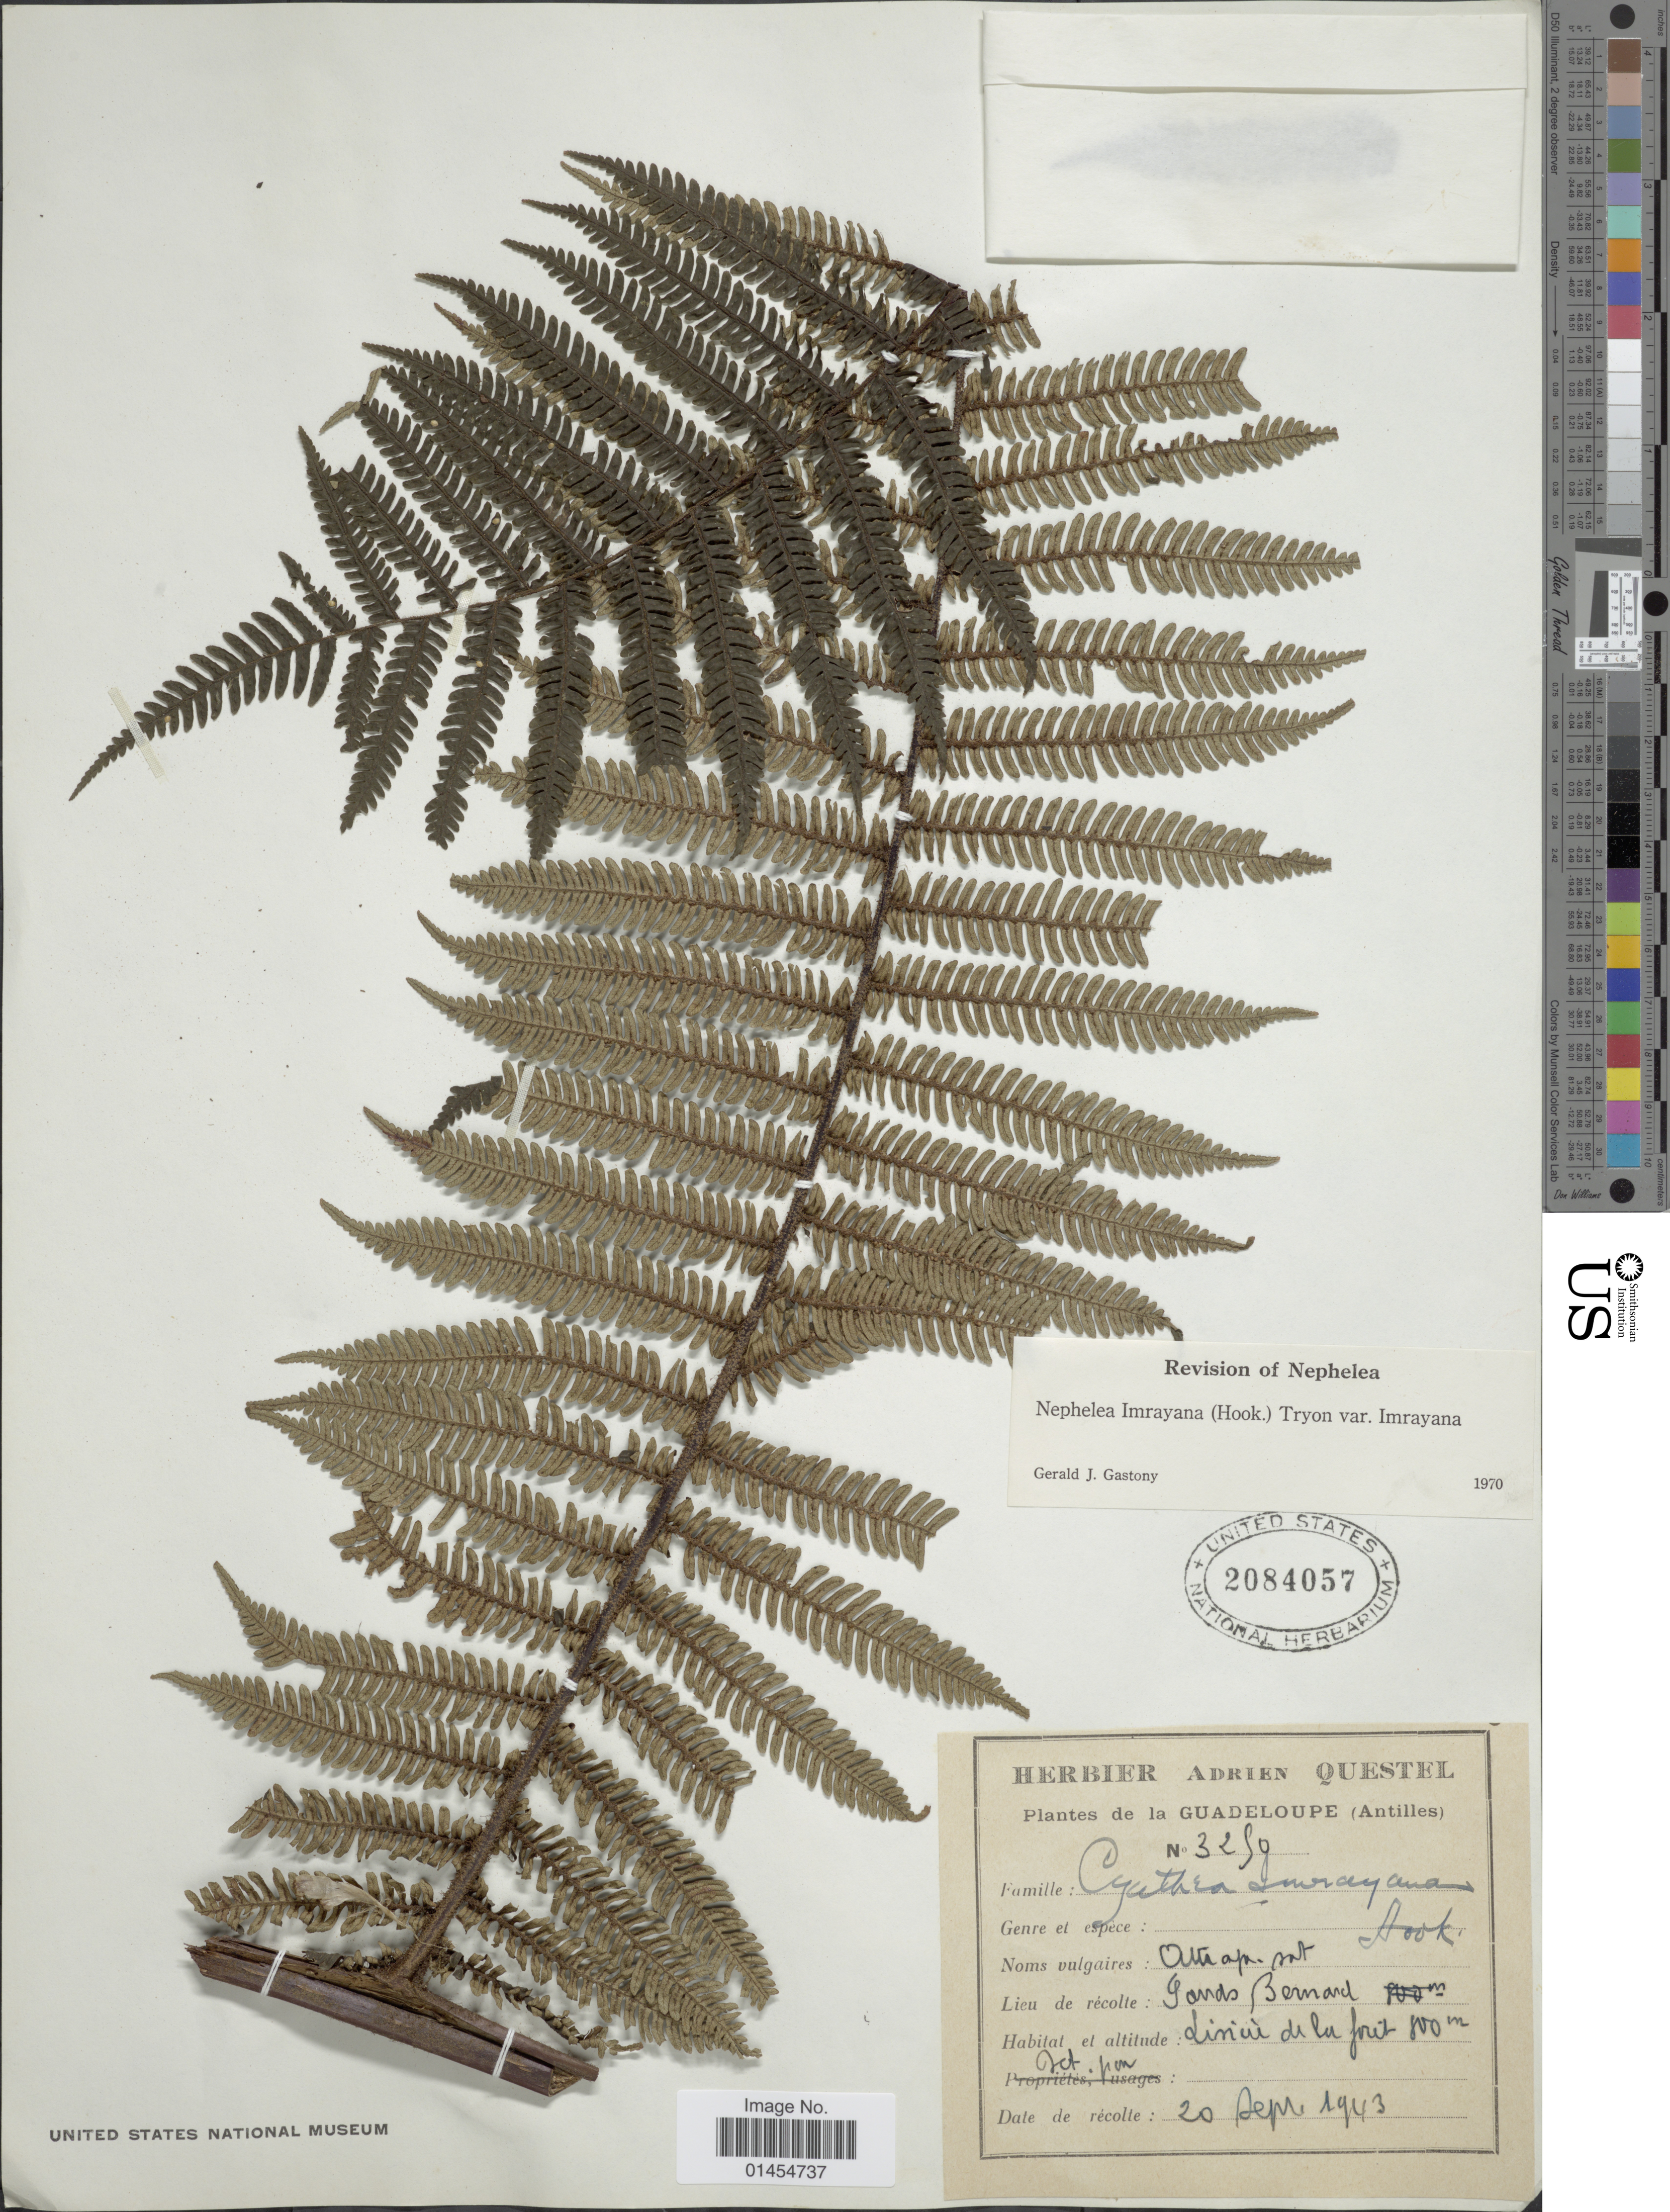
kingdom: Plantae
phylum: Tracheophyta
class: Polypodiopsida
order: Cyatheales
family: Cyatheaceae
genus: Alsophila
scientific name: Alsophila imrayana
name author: (Hook.) D.S. Conant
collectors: A. Questel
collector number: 3250*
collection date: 1943-09-20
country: Guadeloupe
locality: (Antilles). Fond Bernard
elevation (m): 800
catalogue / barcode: US 2084057